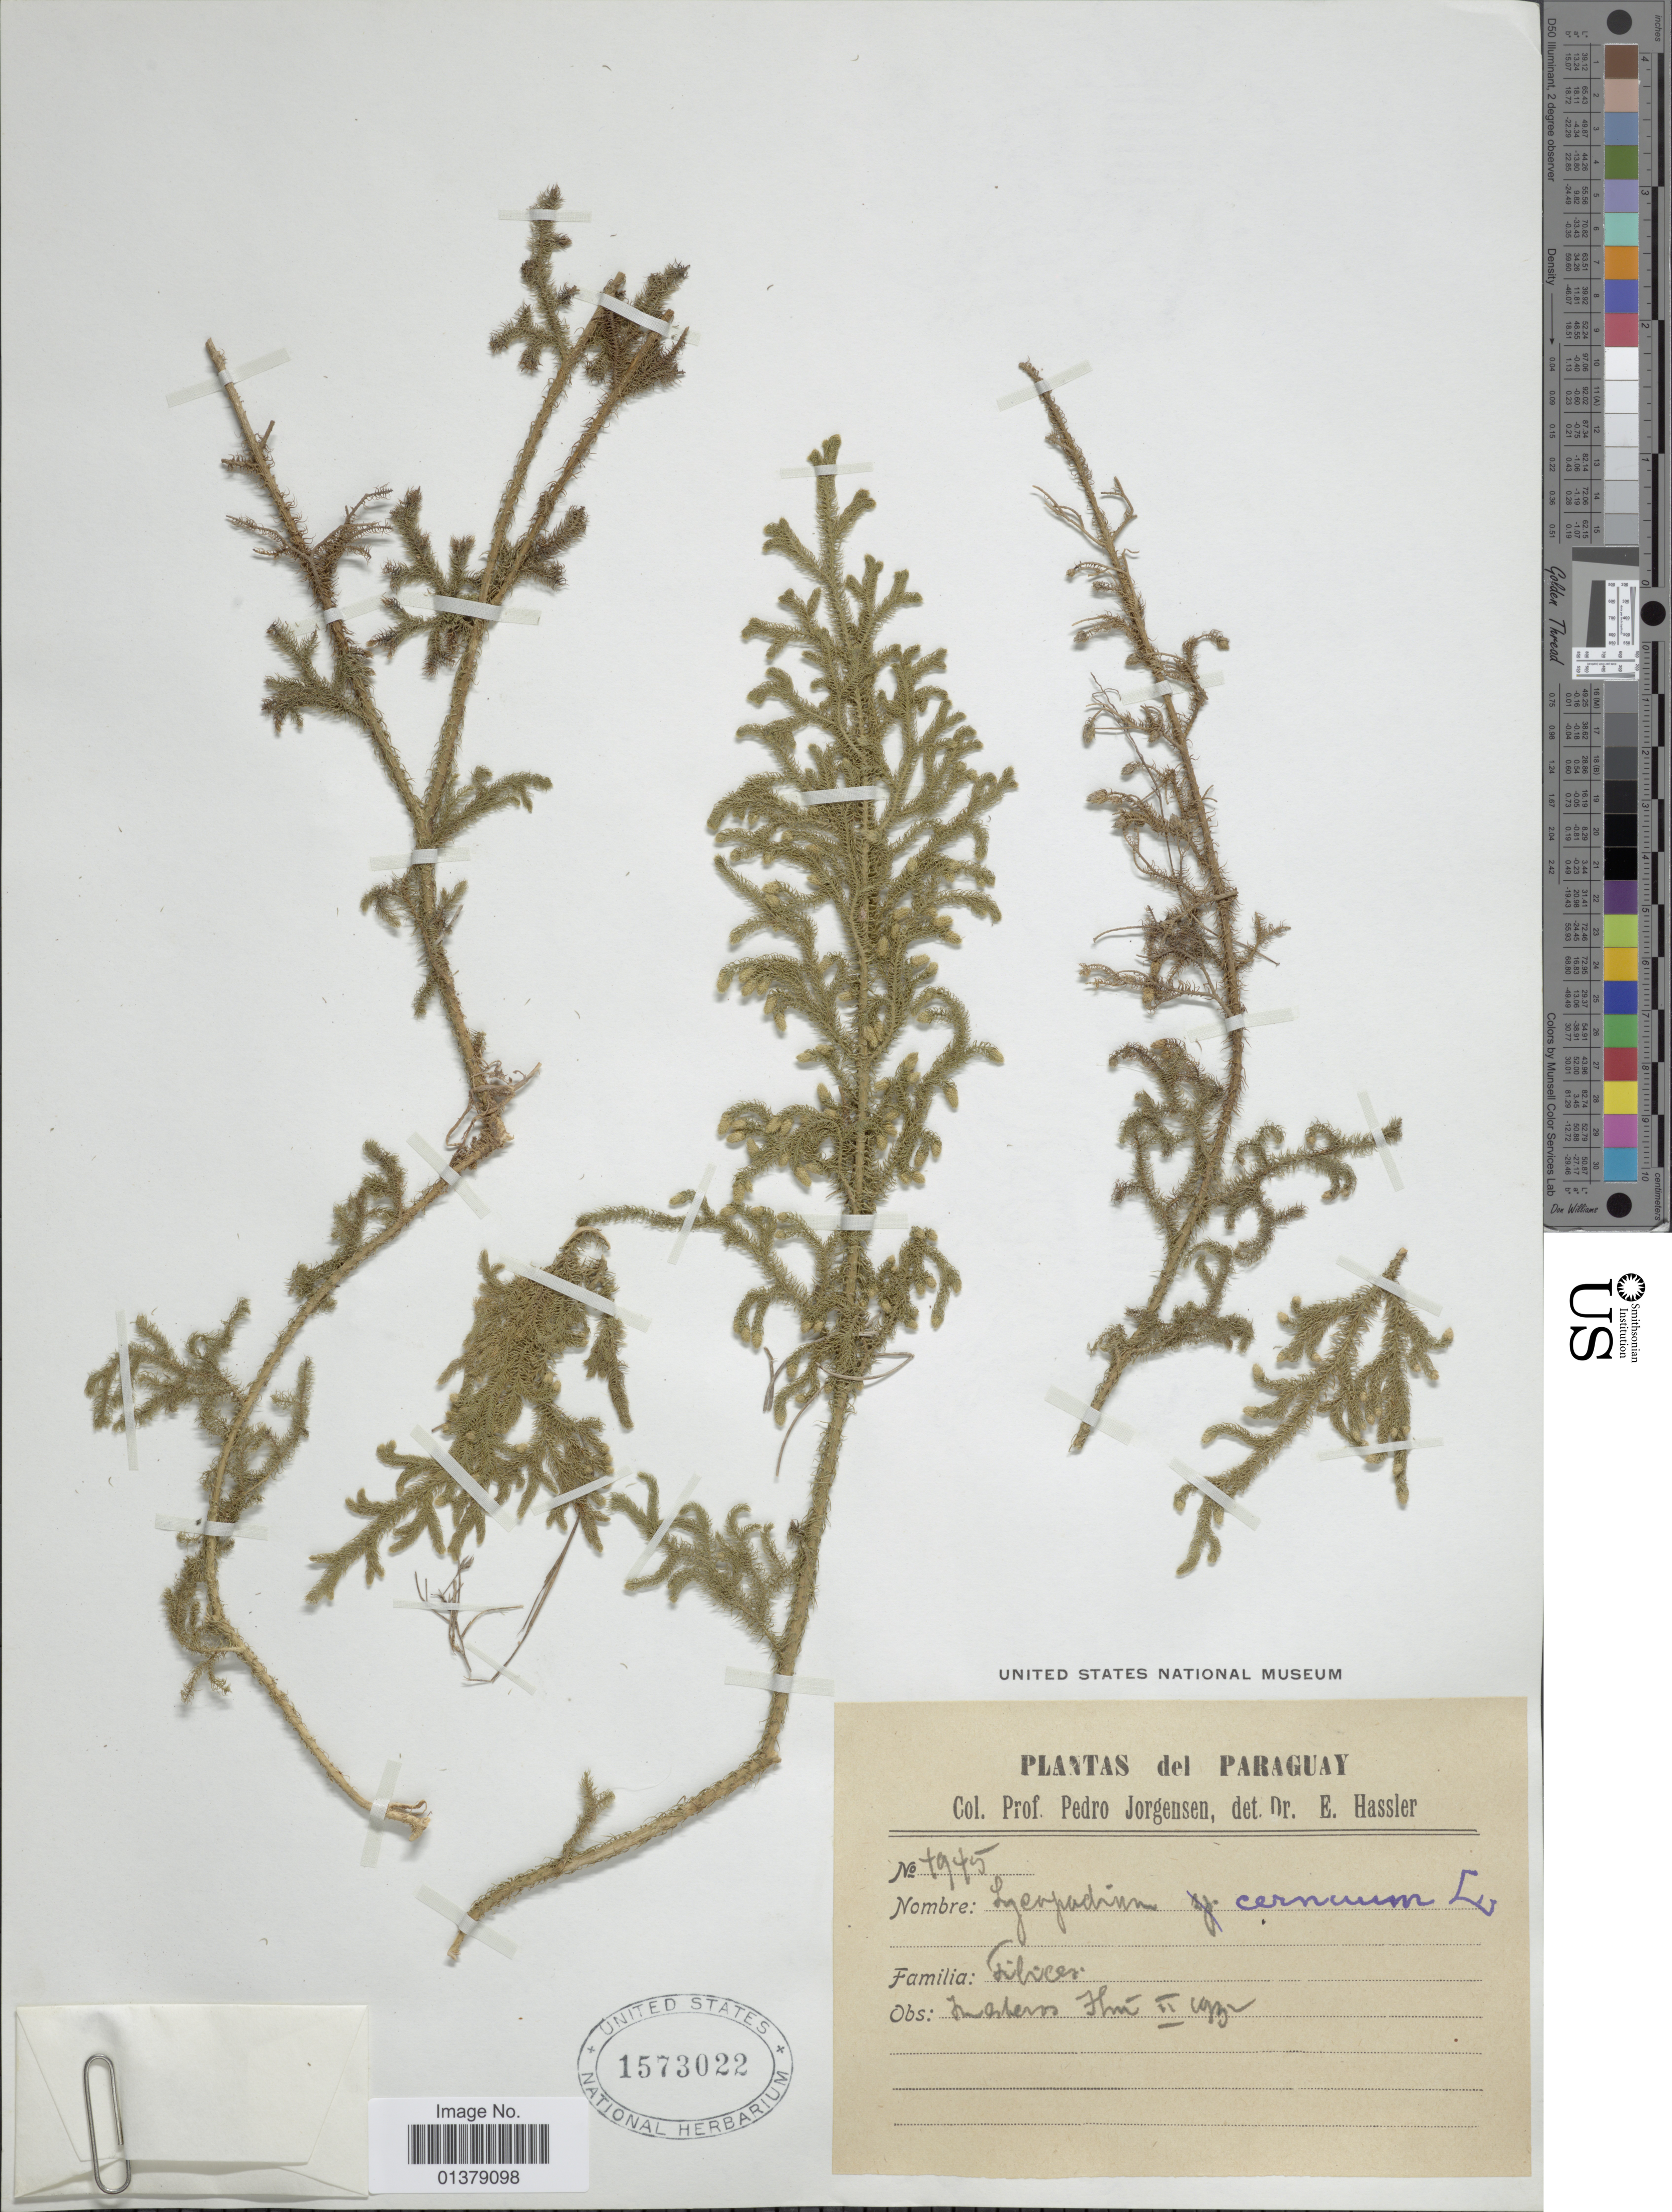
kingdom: Plantae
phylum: Tracheophyta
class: Lycopodiopsida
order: Lycopodiales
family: Lycopodiaceae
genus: Palhinhaea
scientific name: Palhinhaea cernua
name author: (L.) Vasc. & Franco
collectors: P. Jörgensen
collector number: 1945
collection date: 1932-02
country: Paraguay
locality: In esteros Ihú.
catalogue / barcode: US 1573022